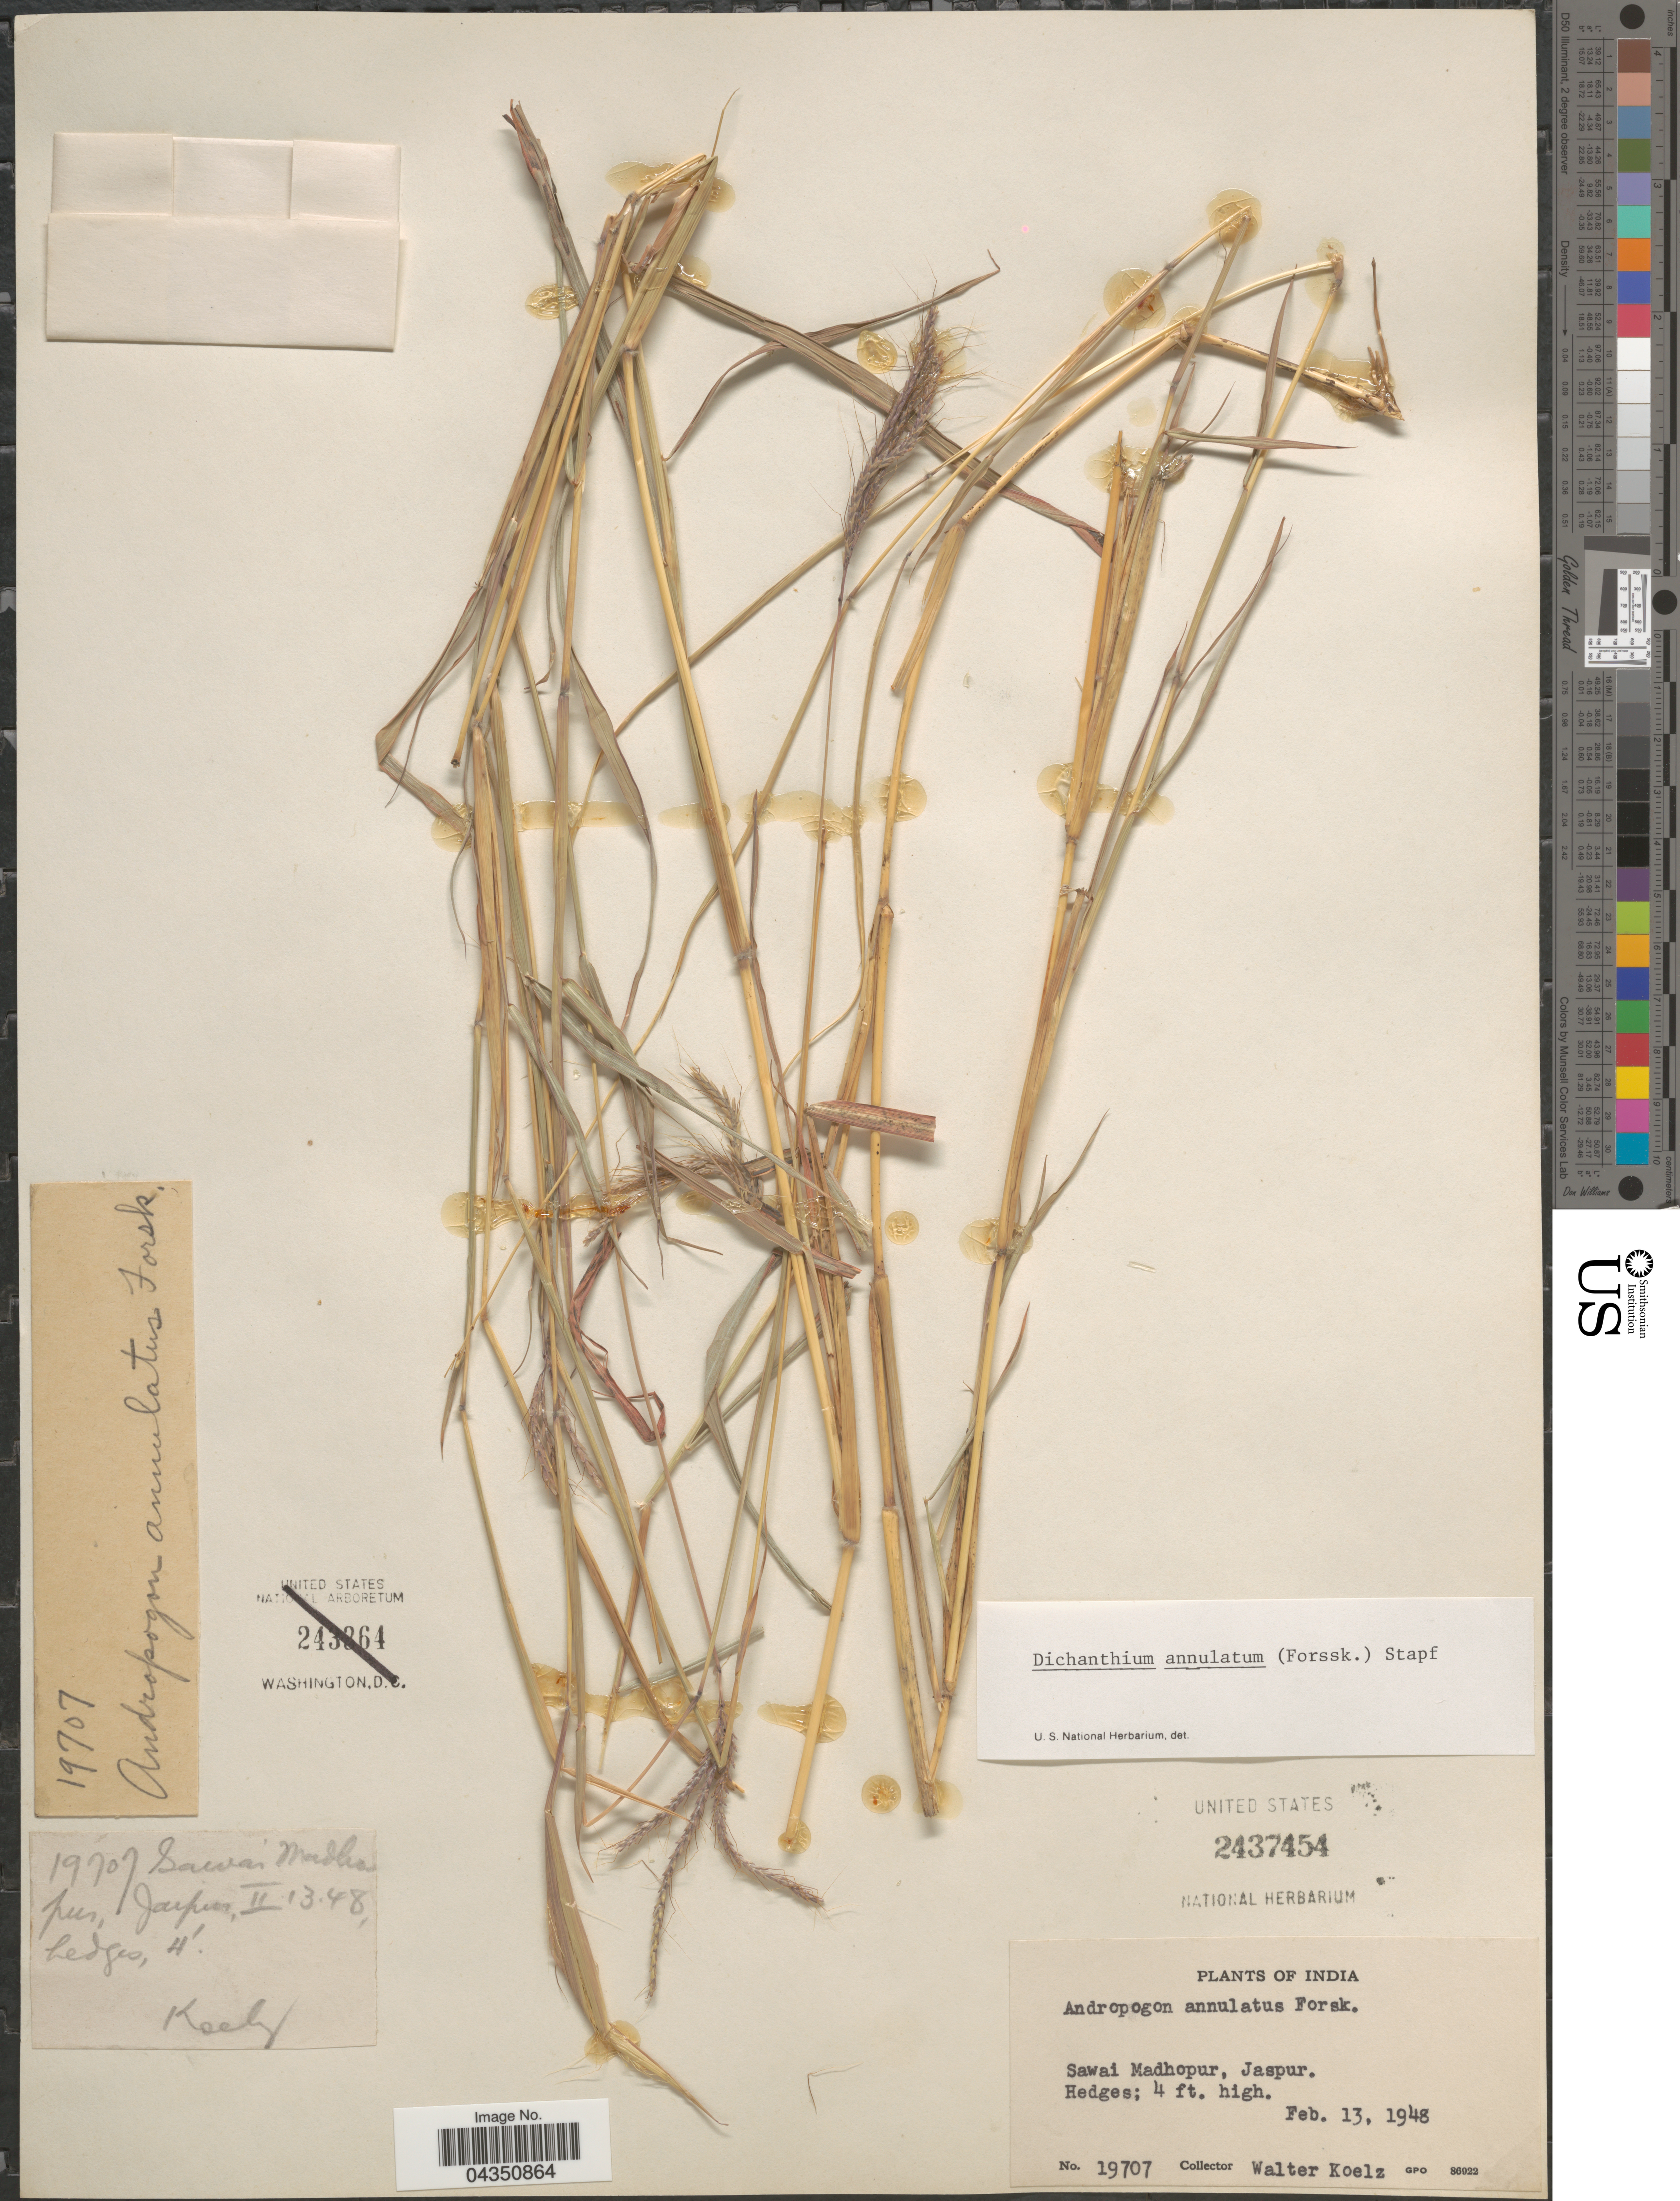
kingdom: Plantae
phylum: Tracheophyta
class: Liliopsida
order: Poales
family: Poaceae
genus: Dichanthium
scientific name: Dichanthium annulatum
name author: (Forssk.) Stapf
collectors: W. N. Koelz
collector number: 19707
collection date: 1948-02-13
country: India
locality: Sawai Madhopur, Jaspur.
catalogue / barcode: US 2437454